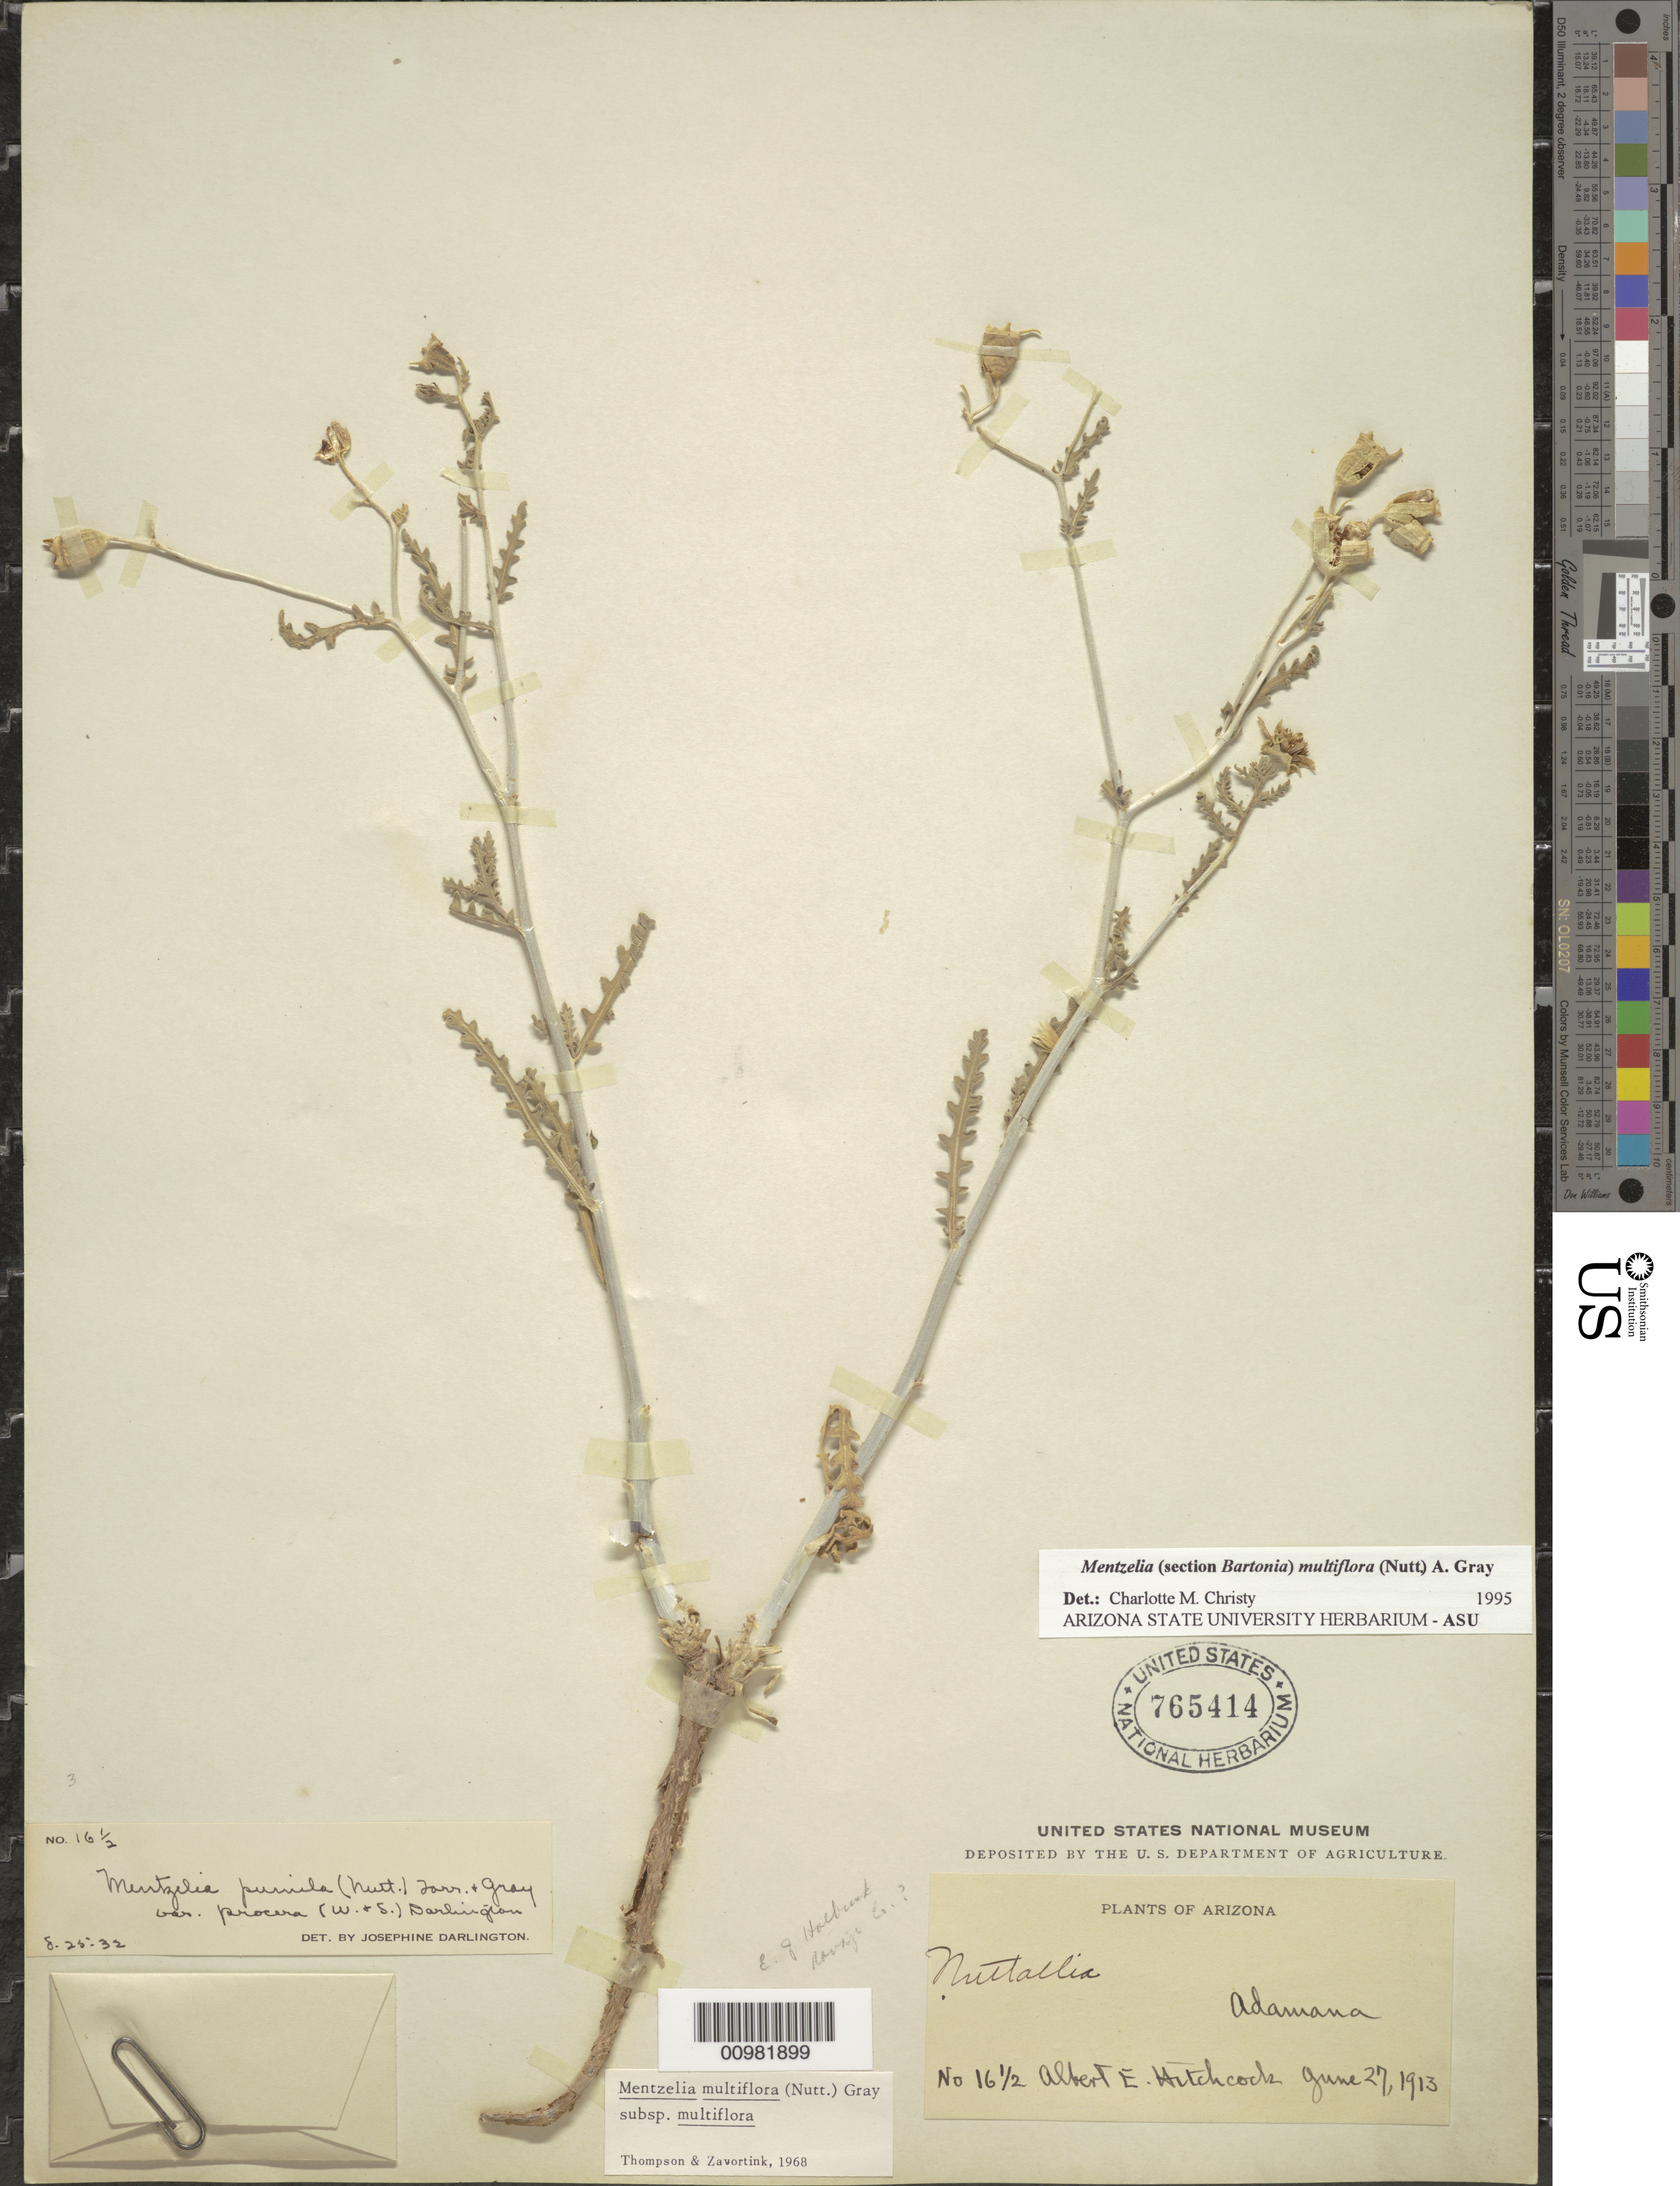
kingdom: Plantae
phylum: Tracheophyta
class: Magnoliopsida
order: Cornales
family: Loasaceae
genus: Mentzelia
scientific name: Mentzelia multiflora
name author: (Nutt.) A. Gray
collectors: A. Hitchcock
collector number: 16 1/2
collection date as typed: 27 Jun 1913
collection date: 1913-06-27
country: United States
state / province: Arizona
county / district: Apache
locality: Adamana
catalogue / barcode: US 765414